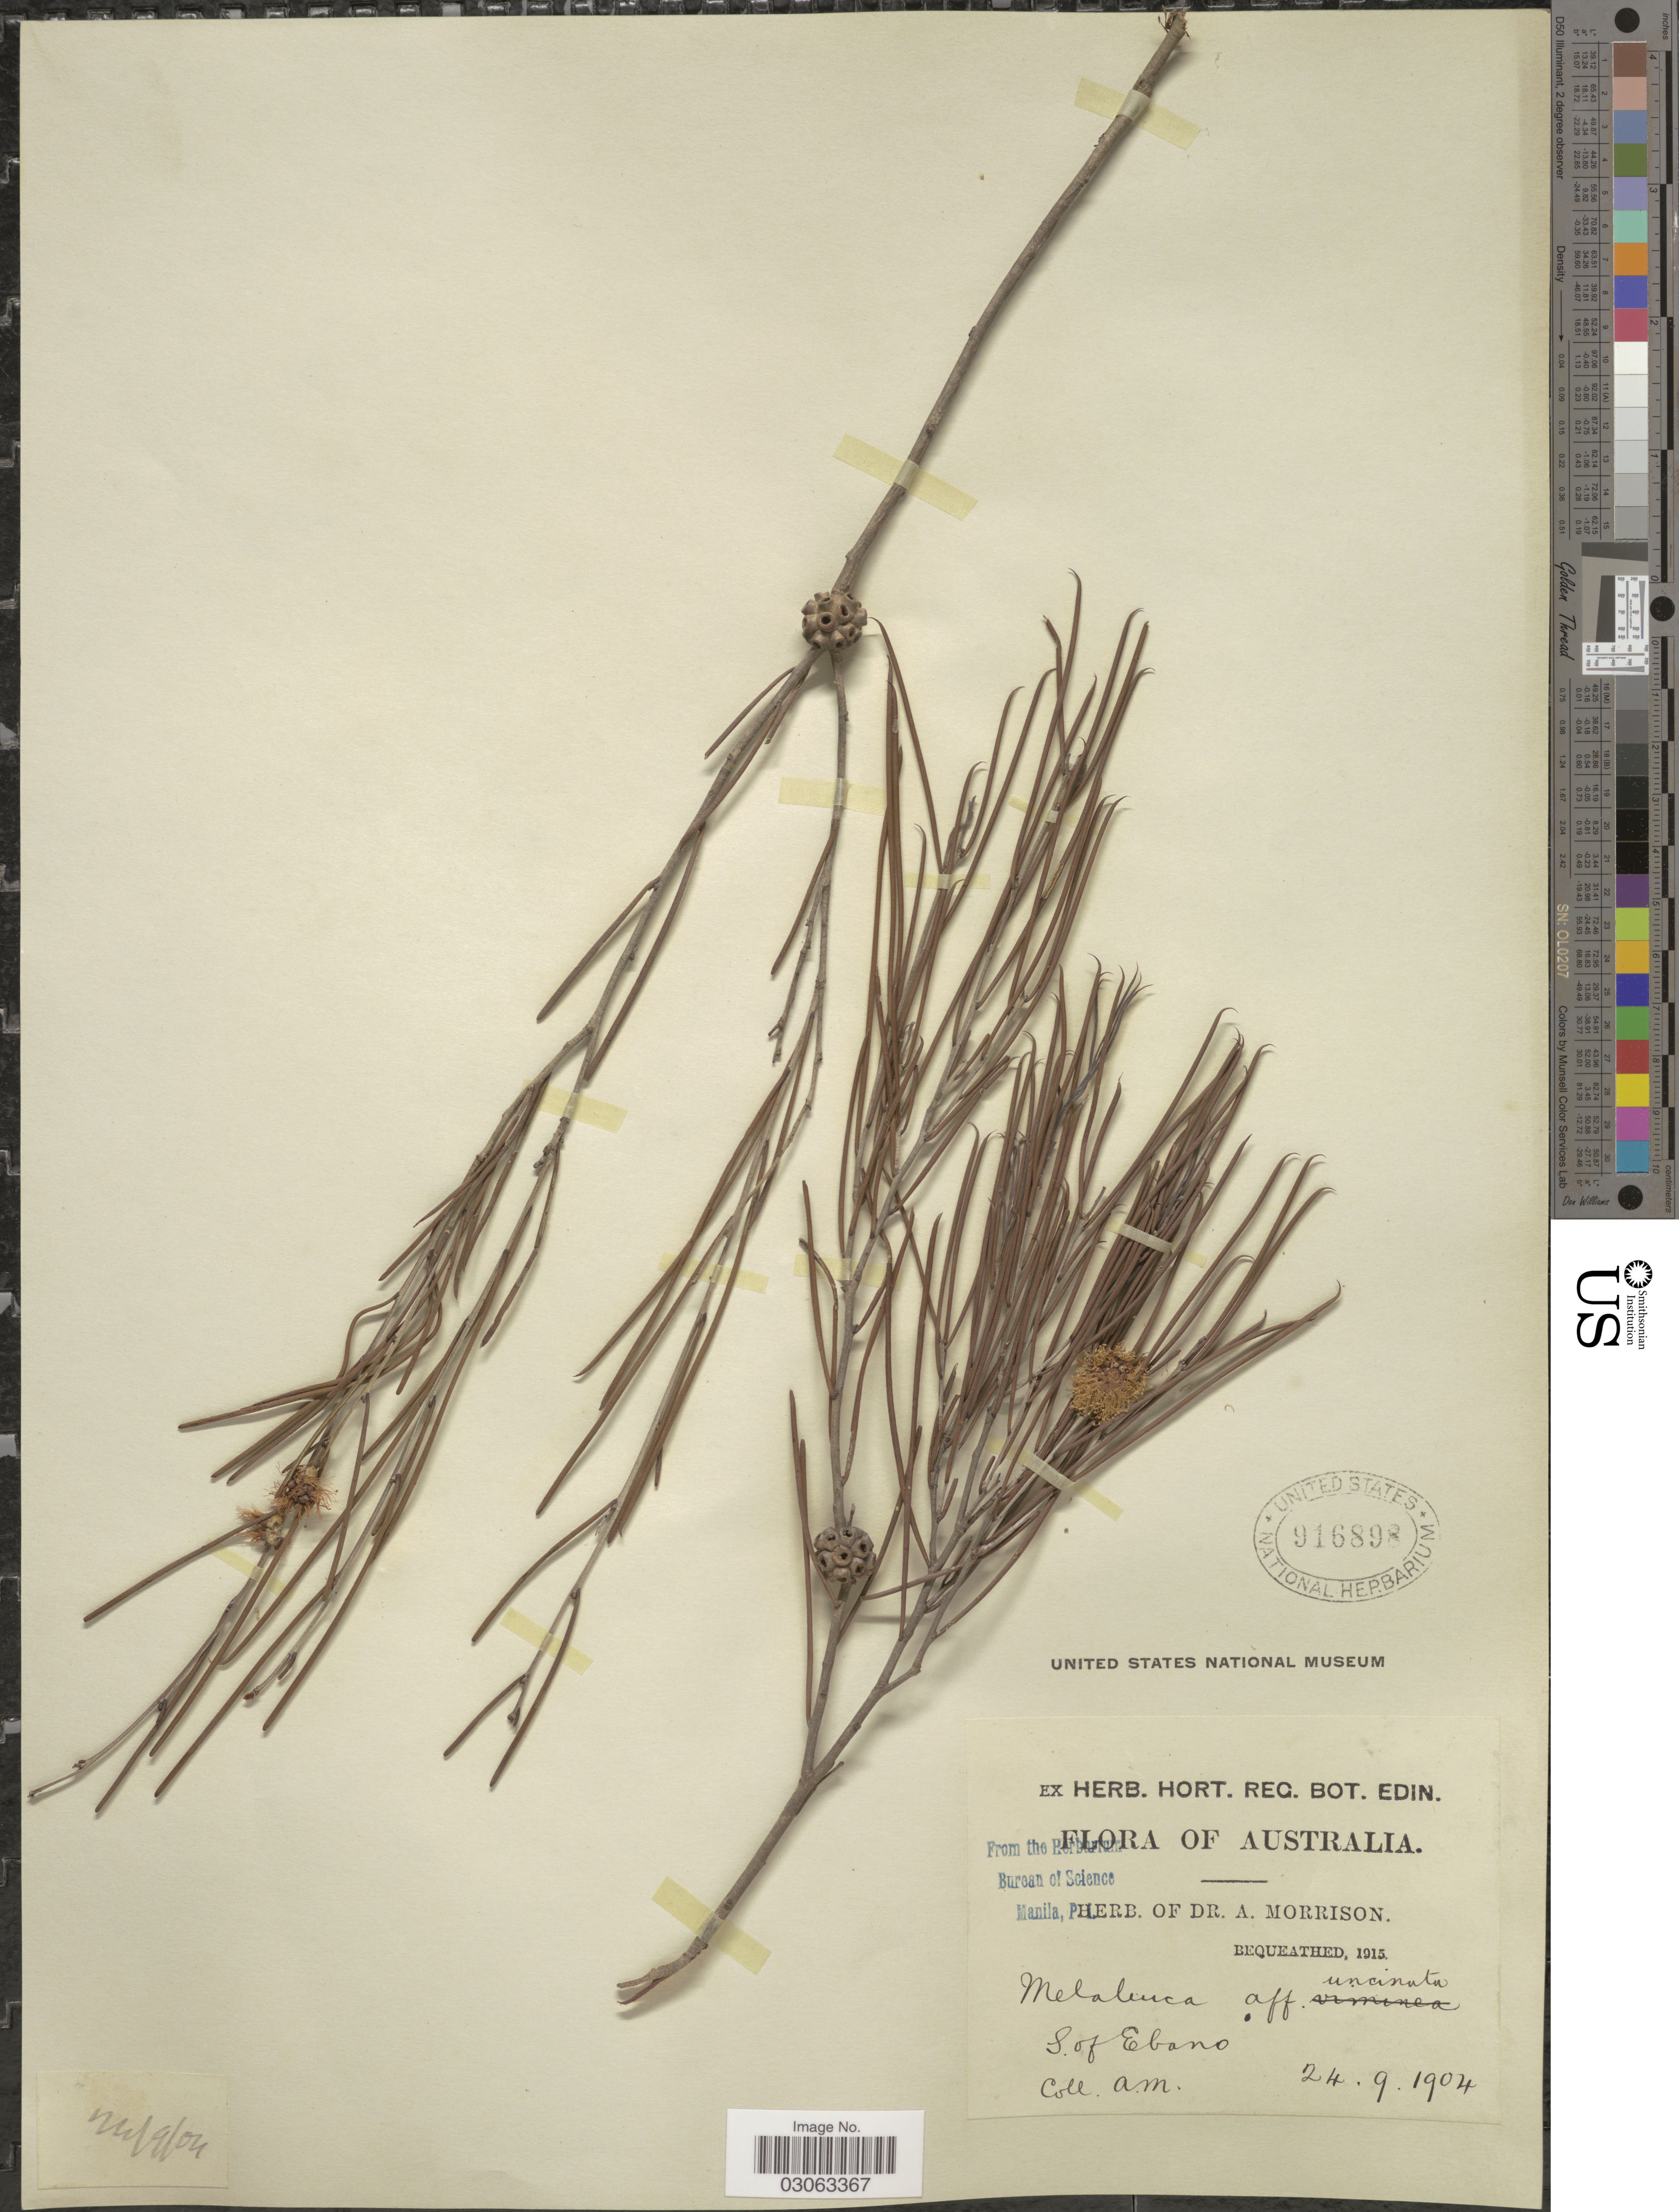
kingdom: Plantae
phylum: Tracheophyta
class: Magnoliopsida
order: Myrtales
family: Myrtaceae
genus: Melaleuca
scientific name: Melaleuca uncinata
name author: R. Br.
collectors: A. Morrison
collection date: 1904-09-24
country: Australia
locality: S of Ebano.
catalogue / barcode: US 916898